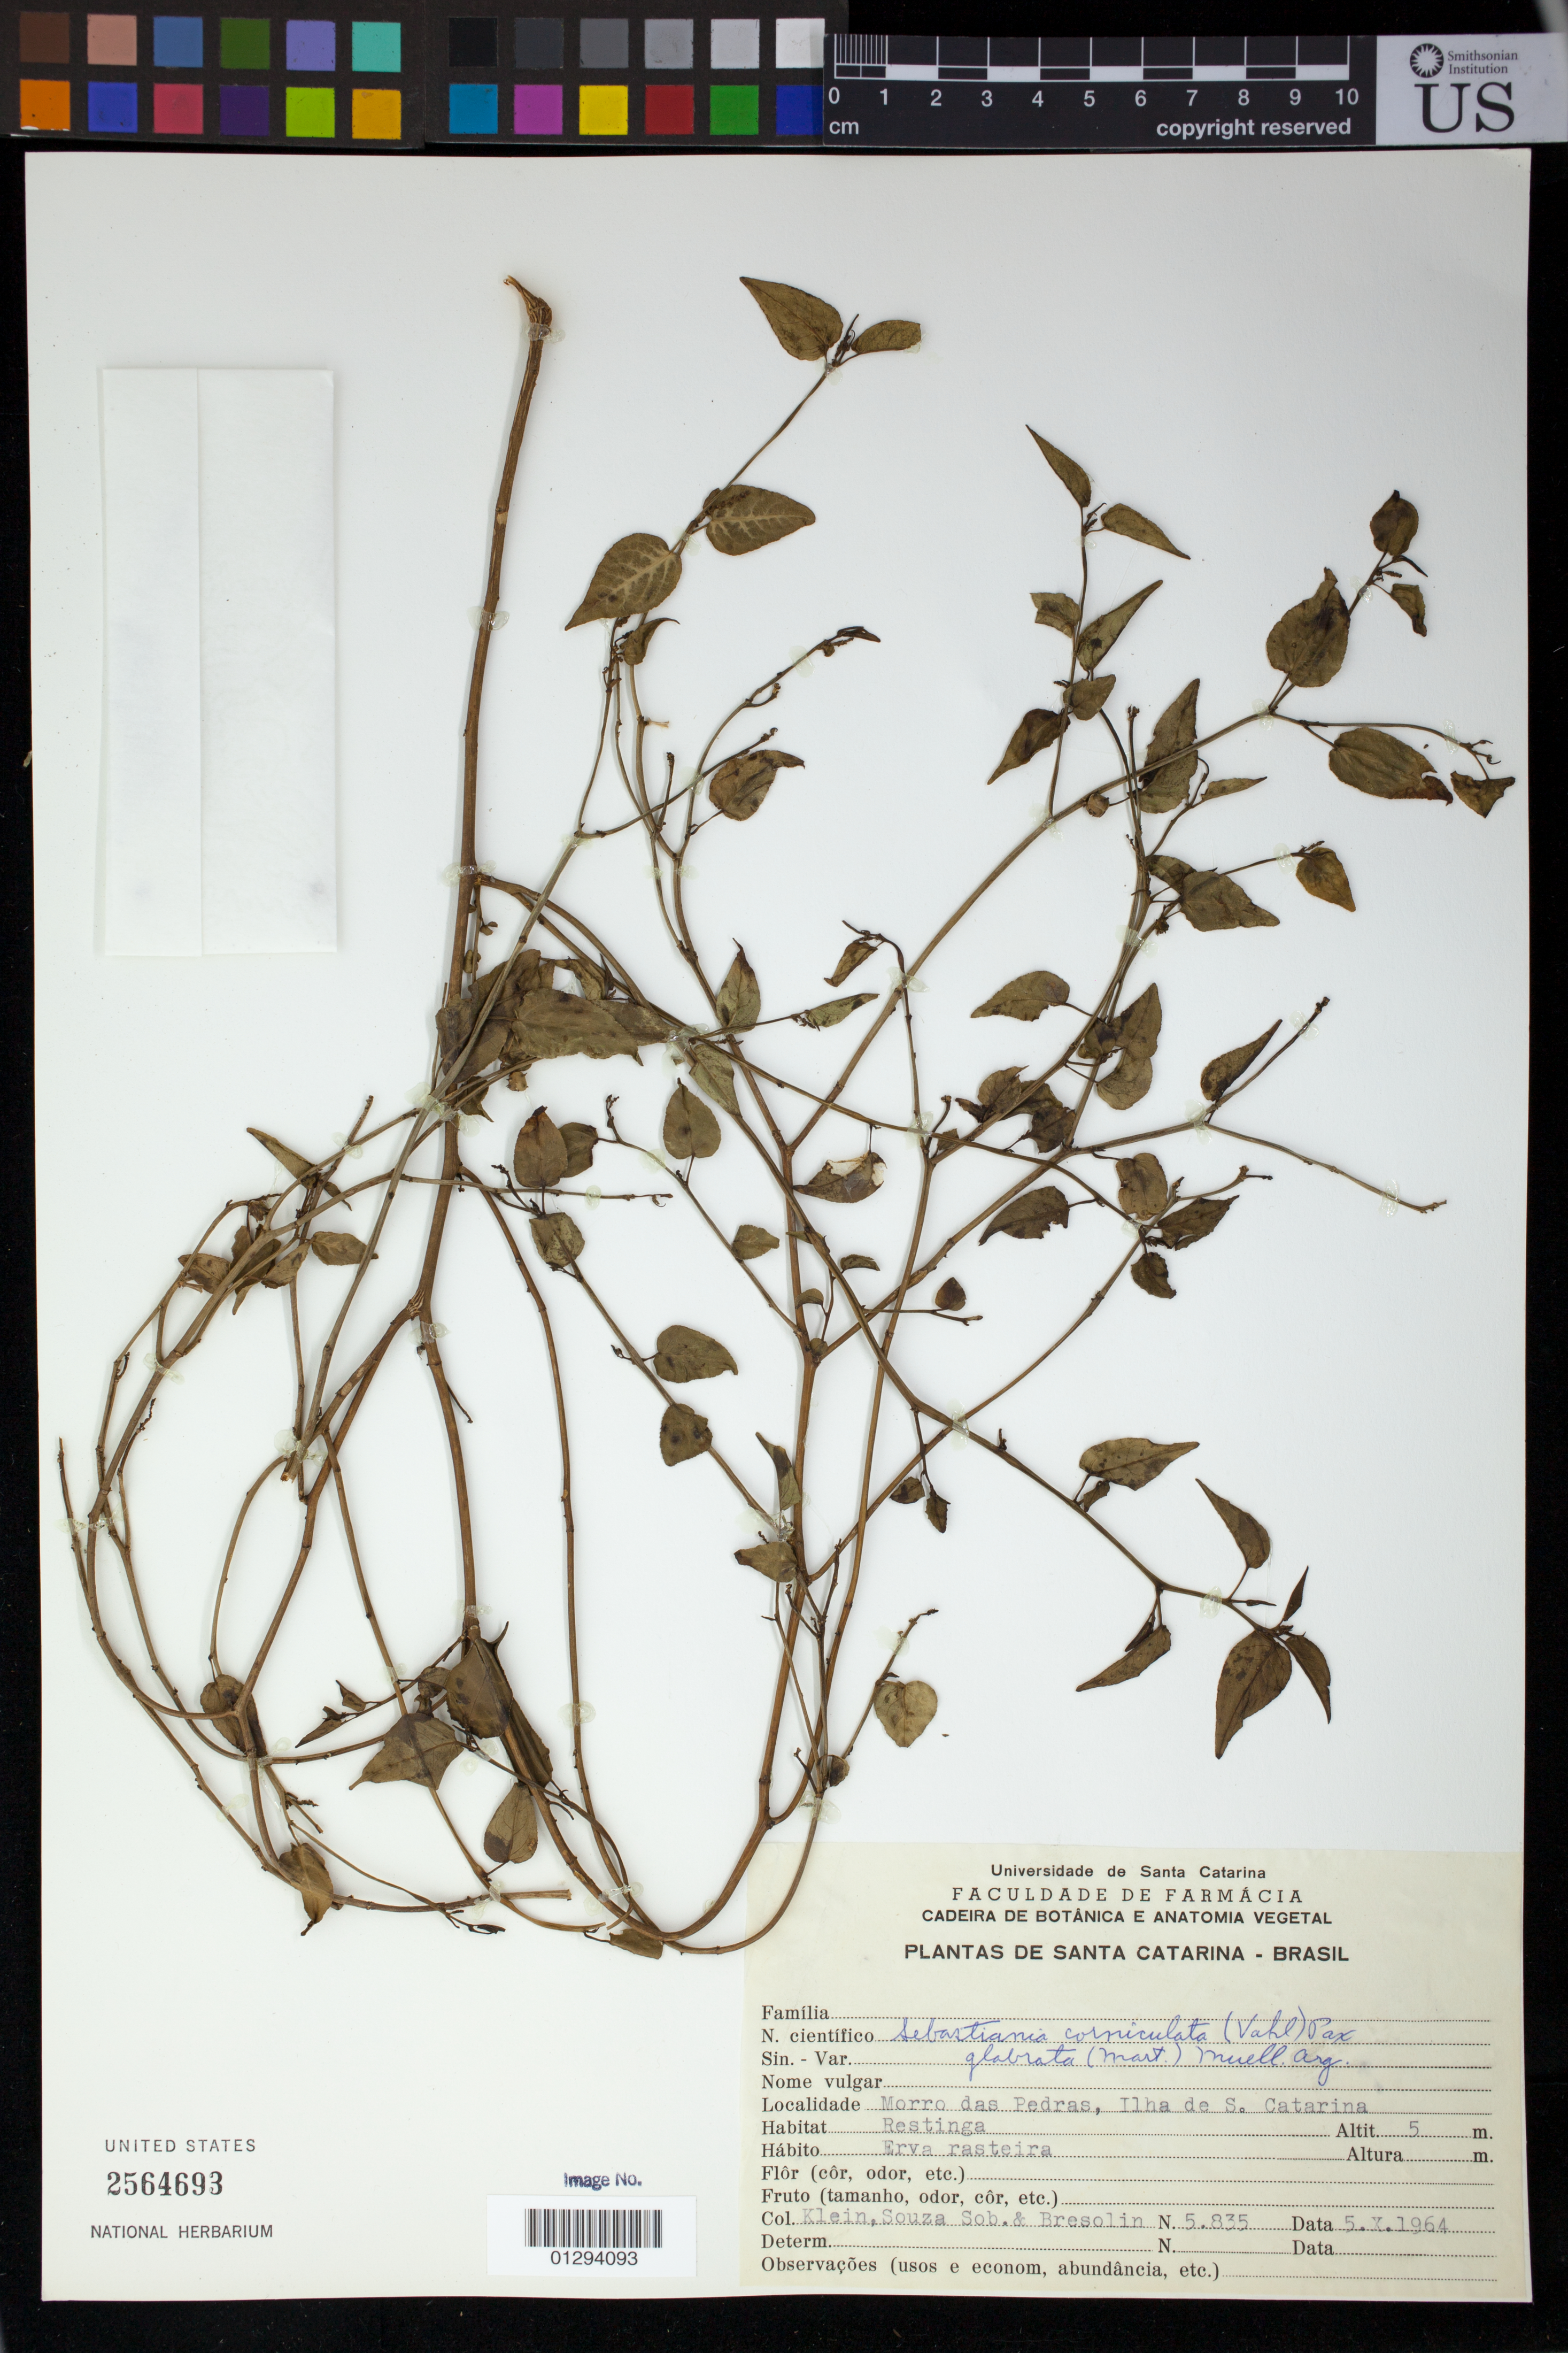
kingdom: Plantae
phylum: Tracheophyta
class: Magnoliopsida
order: Malpighiales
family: Euphorbiaceae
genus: Sebastiania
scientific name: Sebastiania corniculata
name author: (Vahl) Müll. Arg.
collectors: Klein, --, -- Souza-Sobrinho & -- Bresolin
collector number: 5835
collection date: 1964-10-05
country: Brazil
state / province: Santa Catarina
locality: Morro das Pedras, Ilha de S. Catarina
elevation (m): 5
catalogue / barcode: US 2564693